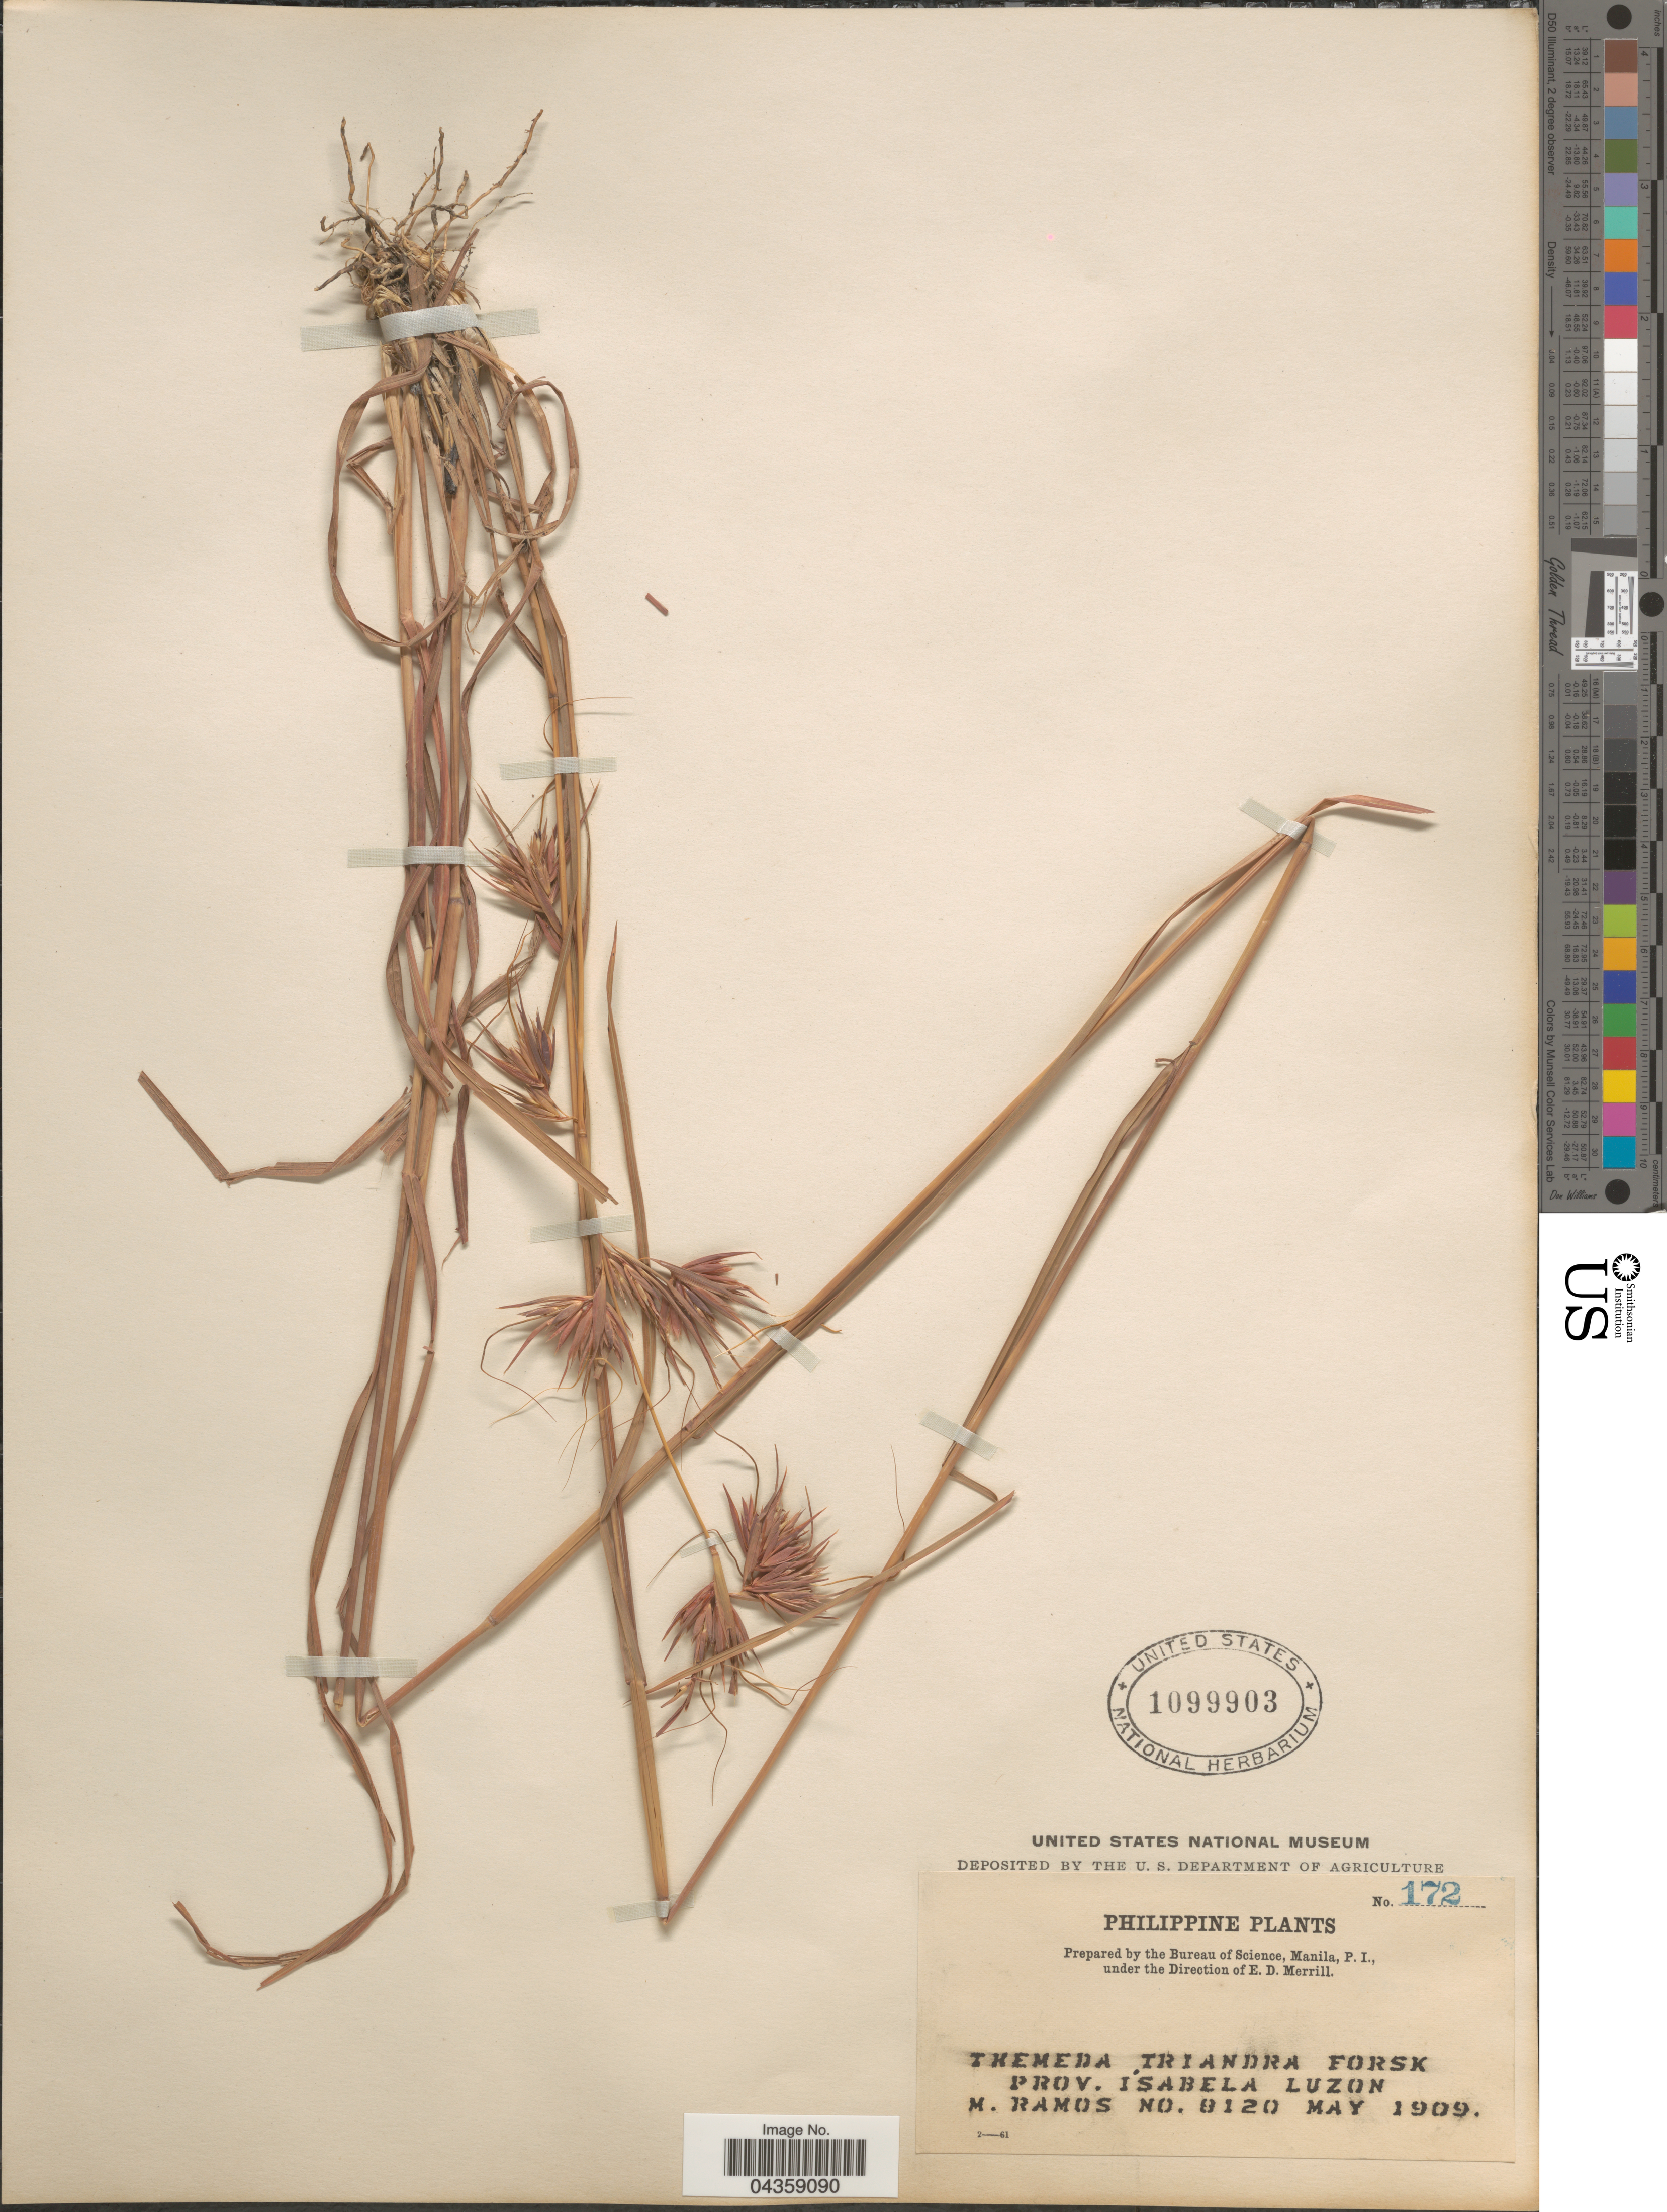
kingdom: Plantae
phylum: Tracheophyta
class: Liliopsida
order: Poales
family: Poaceae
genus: Themeda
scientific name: Themeda triandra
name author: Forssk.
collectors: M. Ramos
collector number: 8120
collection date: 1909-05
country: Philippines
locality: Prov. Isabela. Luzon.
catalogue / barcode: US 1099903